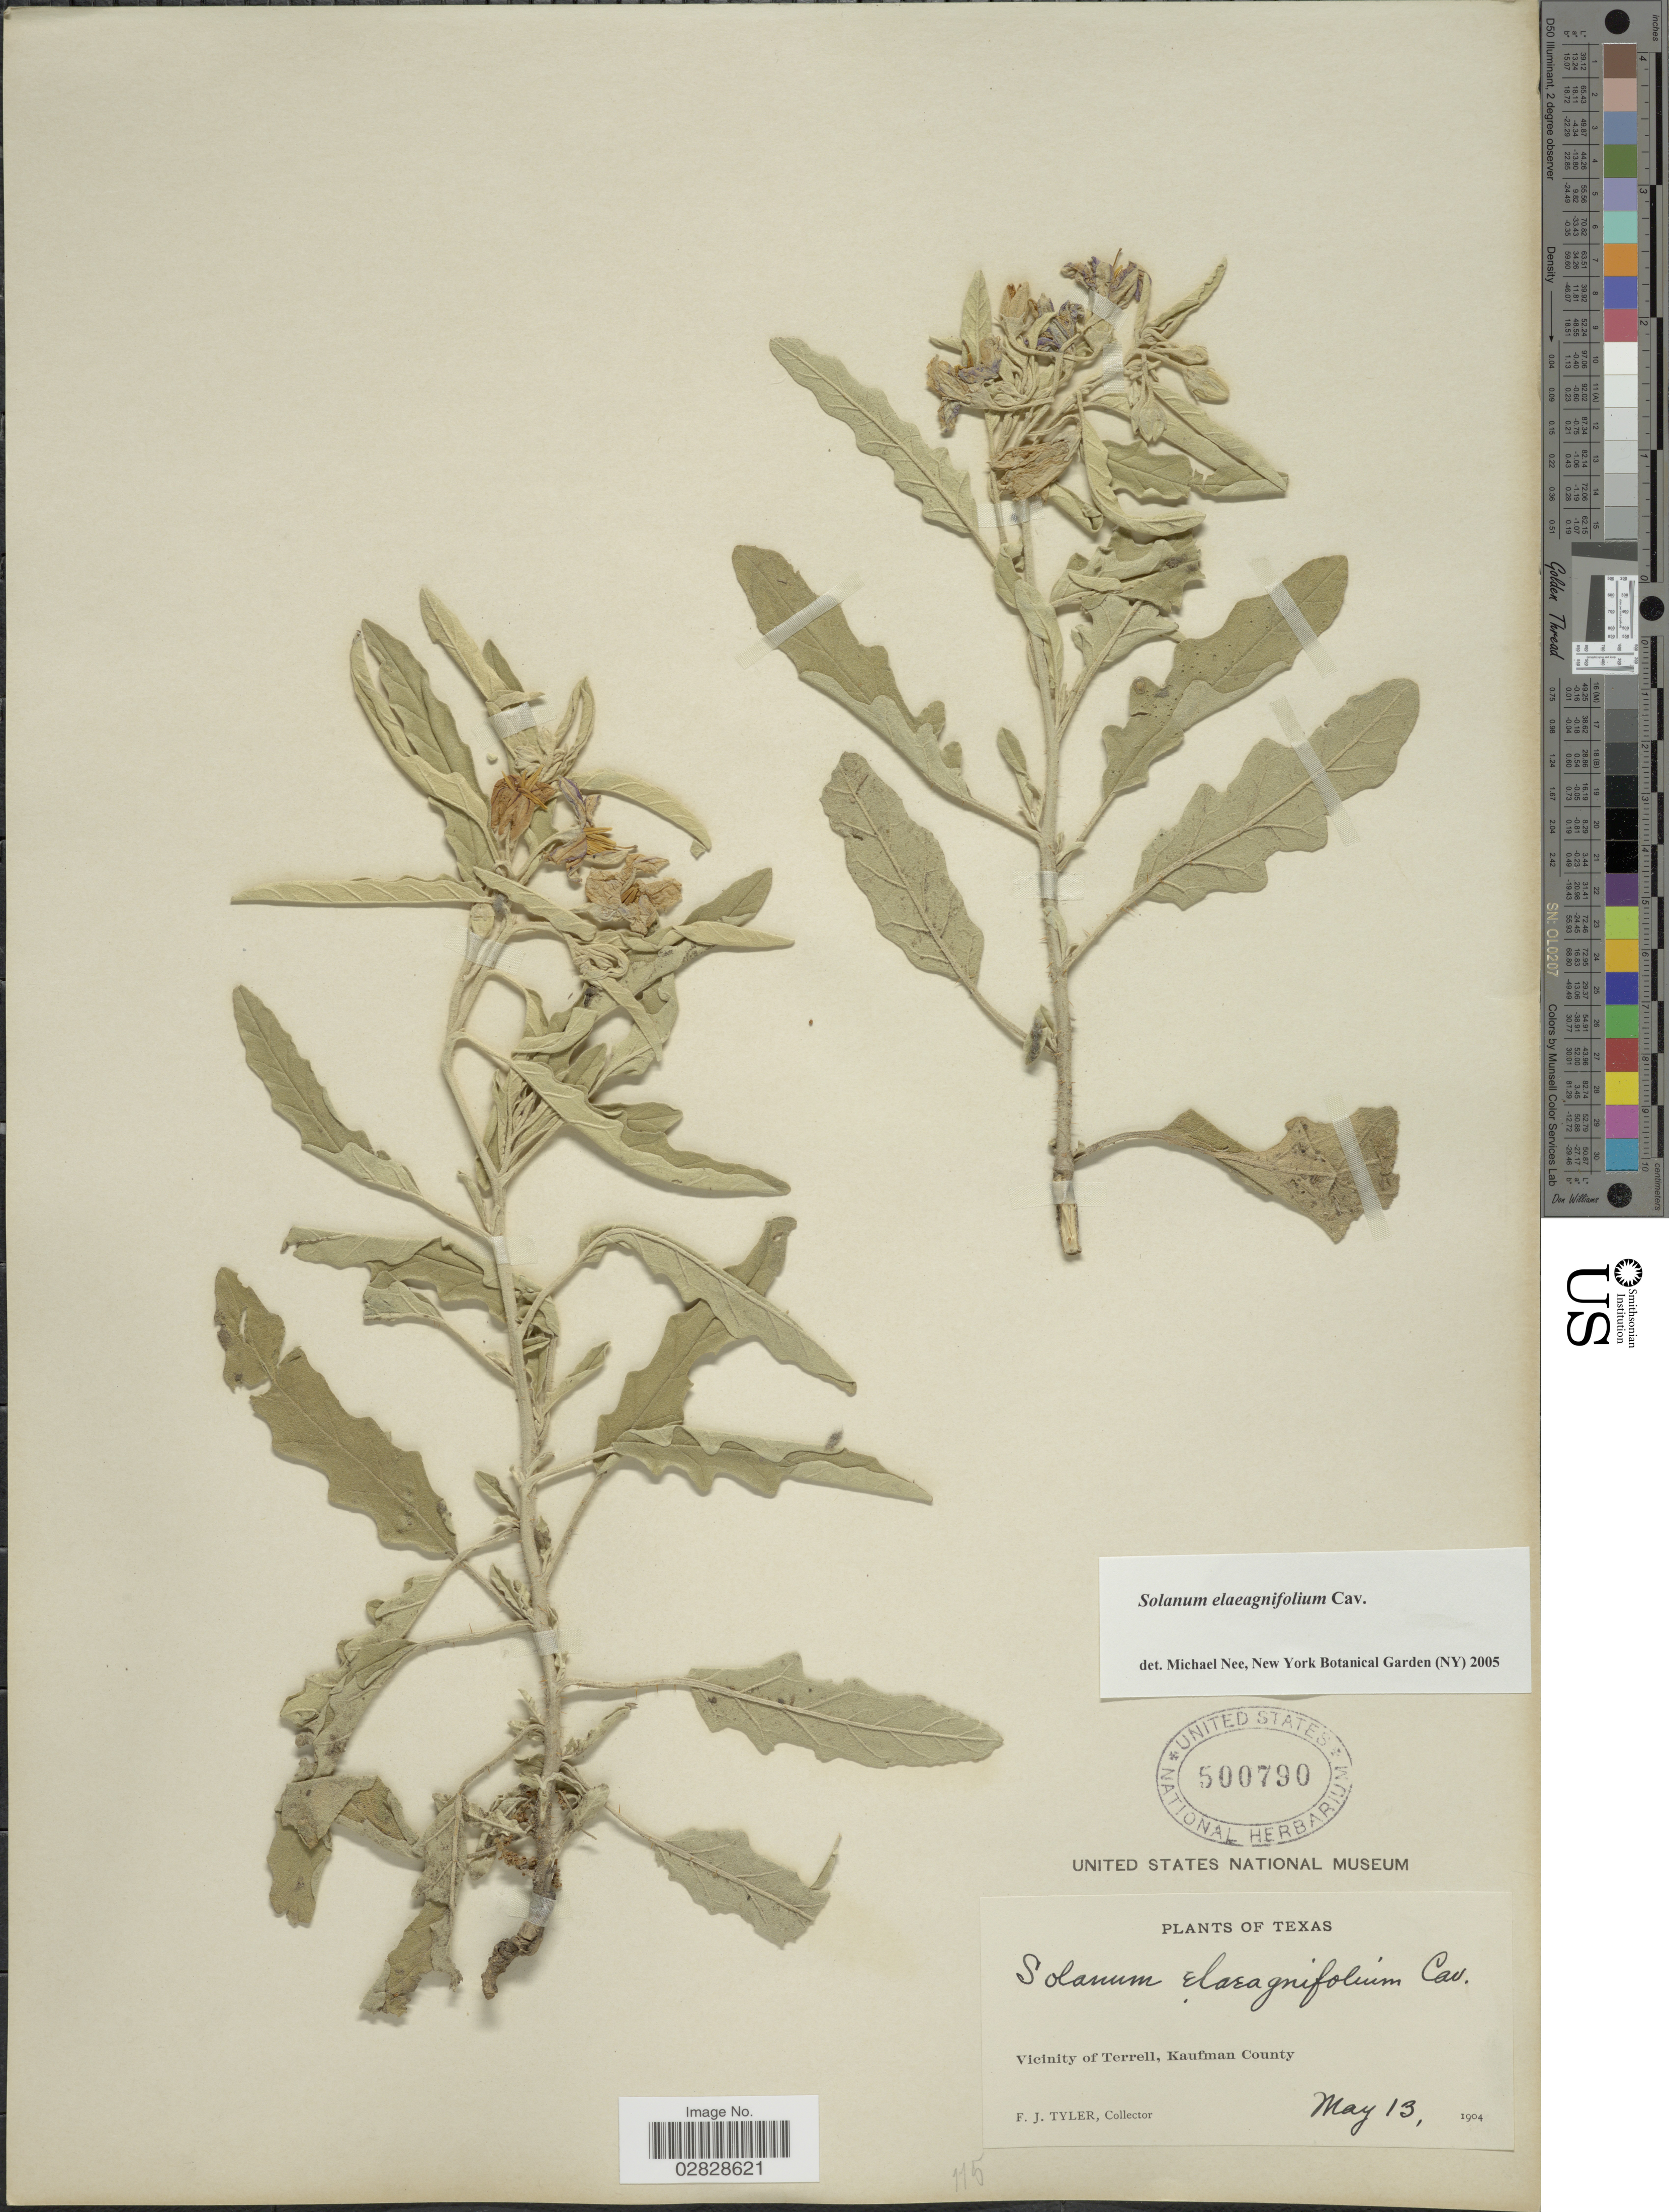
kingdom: Plantae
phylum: Tracheophyta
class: Magnoliopsida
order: Solanales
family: Solanaceae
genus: Solanum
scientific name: Solanum elaeagnifolium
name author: Cav.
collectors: F. Tyler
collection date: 1904-05-13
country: United States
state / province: Texas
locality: Vicinity of Terrell, Kaufman County.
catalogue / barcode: US 500790